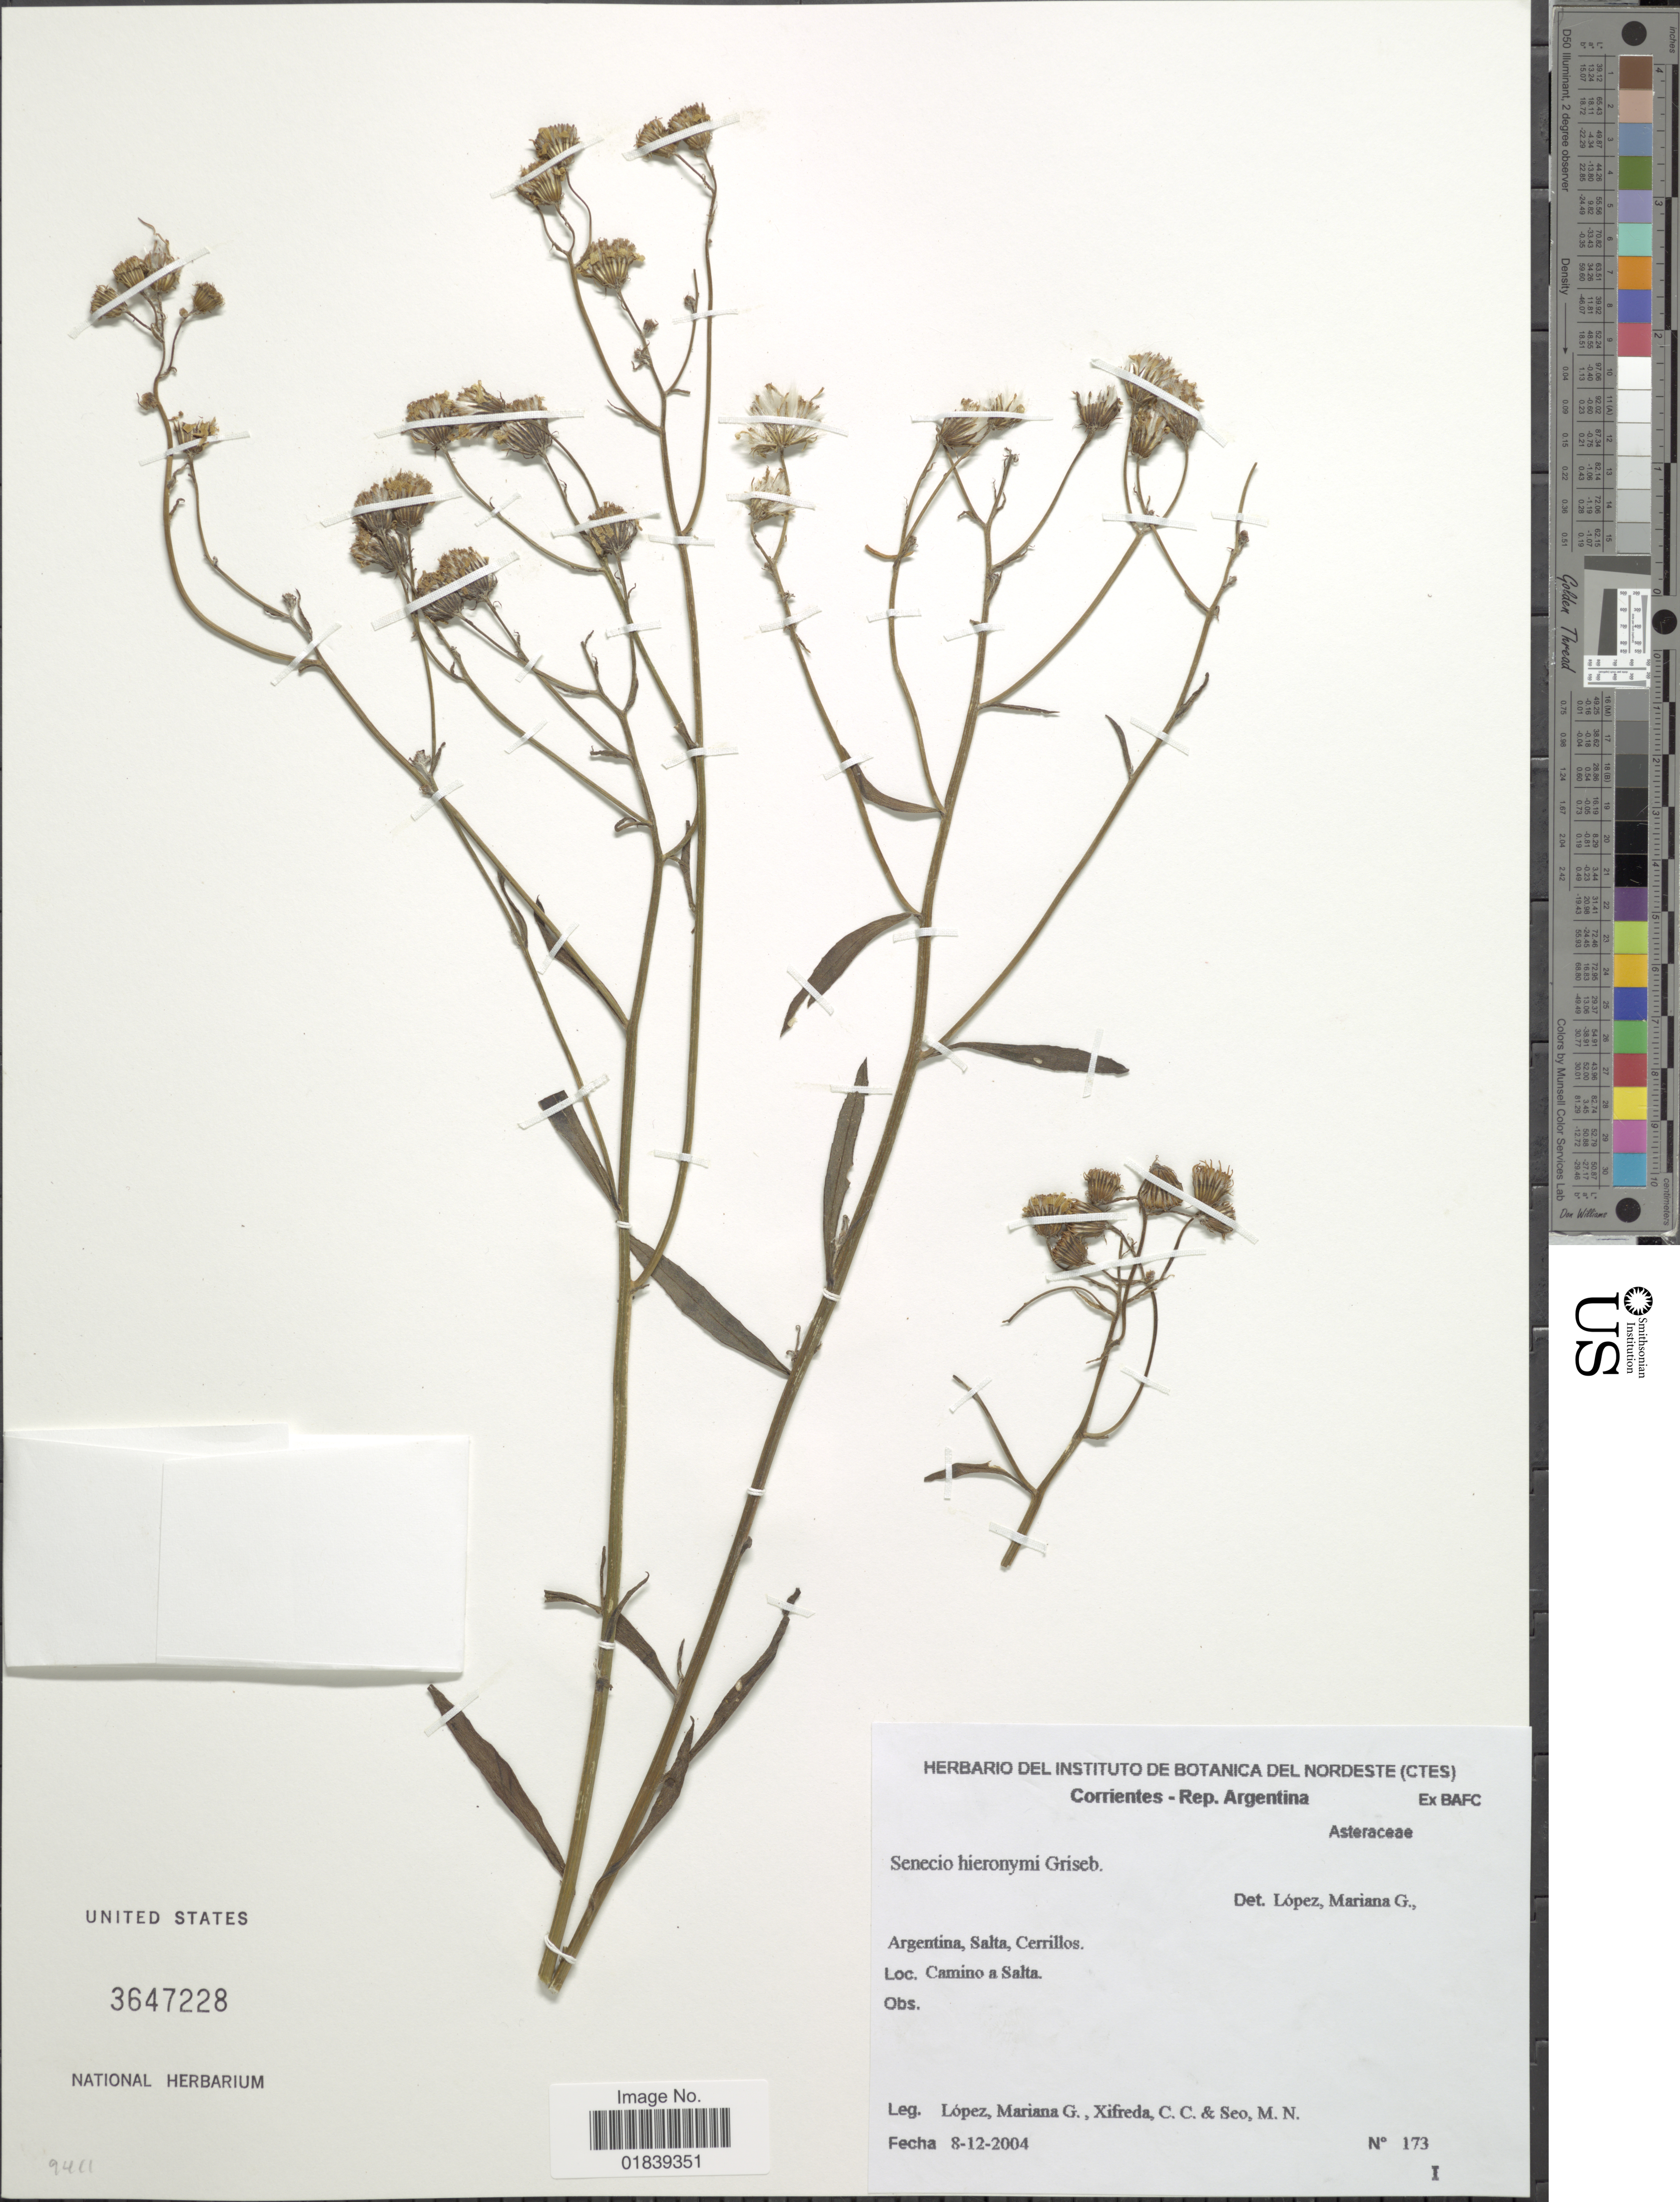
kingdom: Plantae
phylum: Tracheophyta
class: Magnoliopsida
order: Asterales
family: Asteraceae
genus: Senecio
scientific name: Senecio hieronymi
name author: Griseb.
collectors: Lopez, G. Mariana, C. Xifreda & M. Seo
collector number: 173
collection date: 2004-12-08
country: Argentina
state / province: Salta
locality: Cerrillos, Camino a Salta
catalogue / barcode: US 3647228